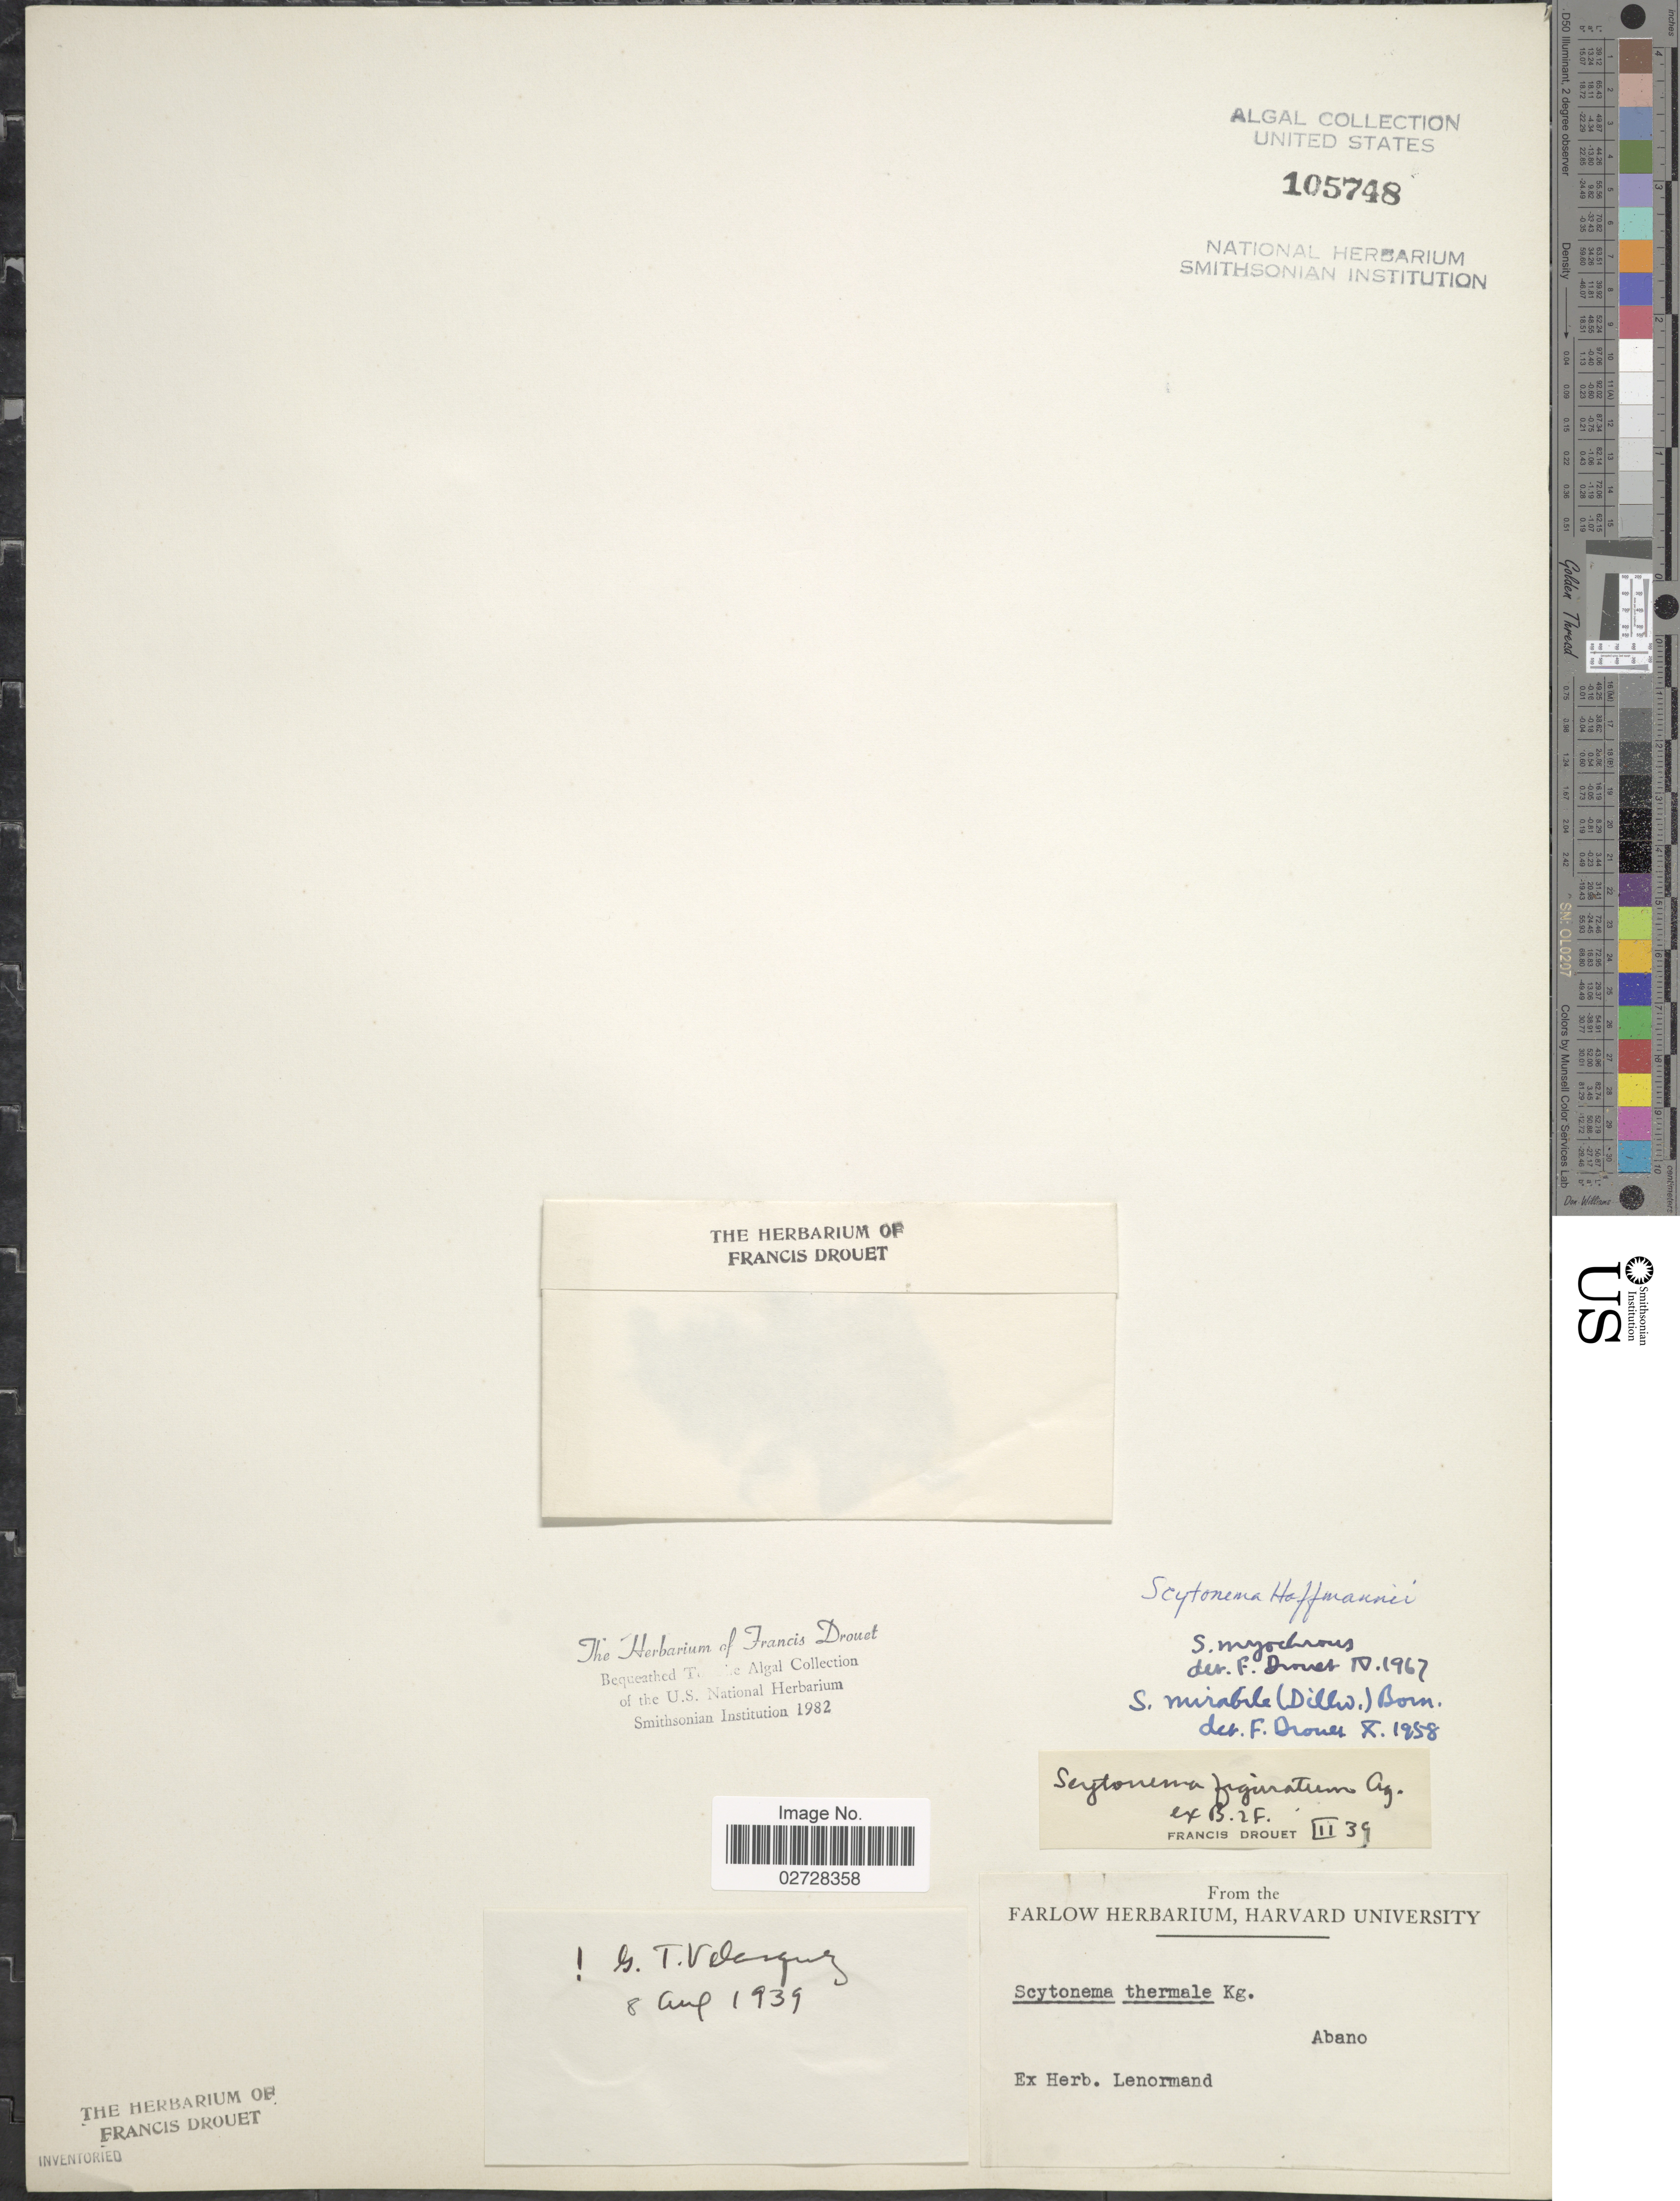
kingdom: Bacteria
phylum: Cyanobacteria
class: Cyanobacteriia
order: Cyanobacteriales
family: Scytonemataceae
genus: Scytonema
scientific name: Scytonema hofmannii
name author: C. Agardh ex Bornet & Flahault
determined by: Drouet, F. E.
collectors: S. Lenormand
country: Italy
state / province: Veneto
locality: Abano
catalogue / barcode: US 105748